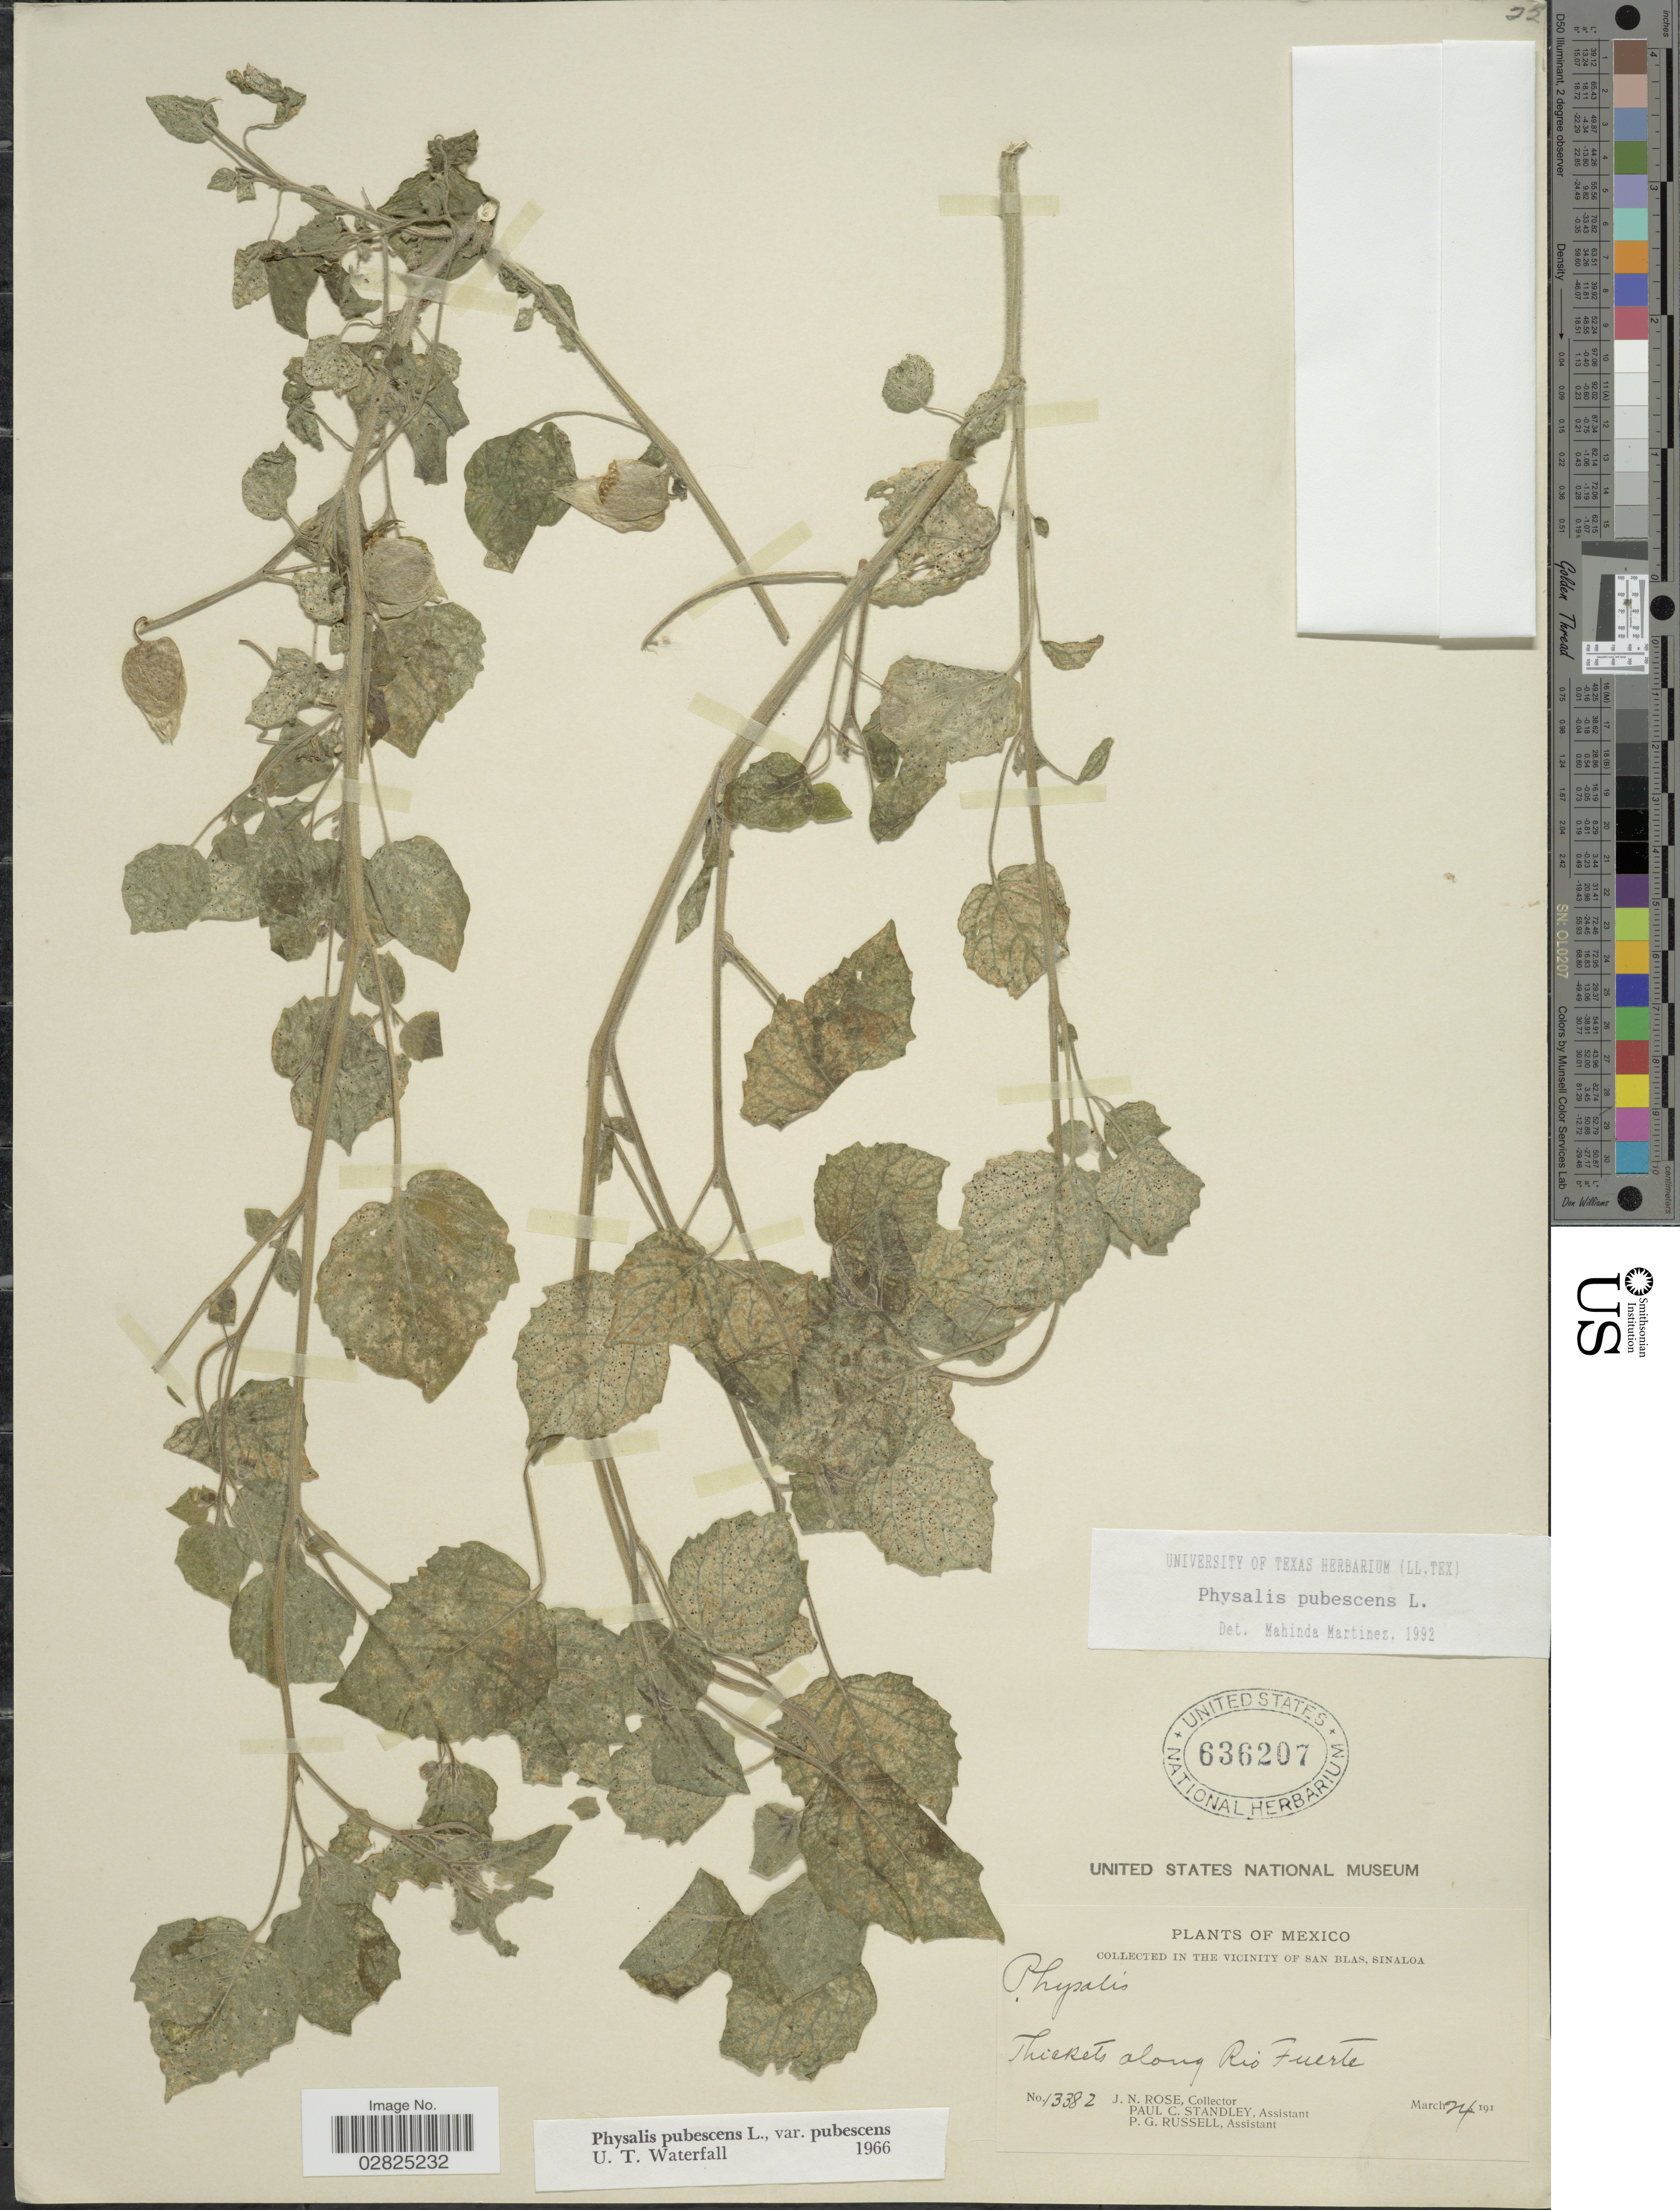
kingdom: Plantae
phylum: Tracheophyta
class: Magnoliopsida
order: Solanales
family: Solanaceae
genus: Physalis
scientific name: Physalis pubescens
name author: L.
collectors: J. N. Rose, P. C. Standley & P. G. Russell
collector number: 13382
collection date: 1911-03-24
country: Mexico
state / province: Sinaloa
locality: In the vicinity of San Blas, Thickets along Rio Fuerte.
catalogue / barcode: US 636207